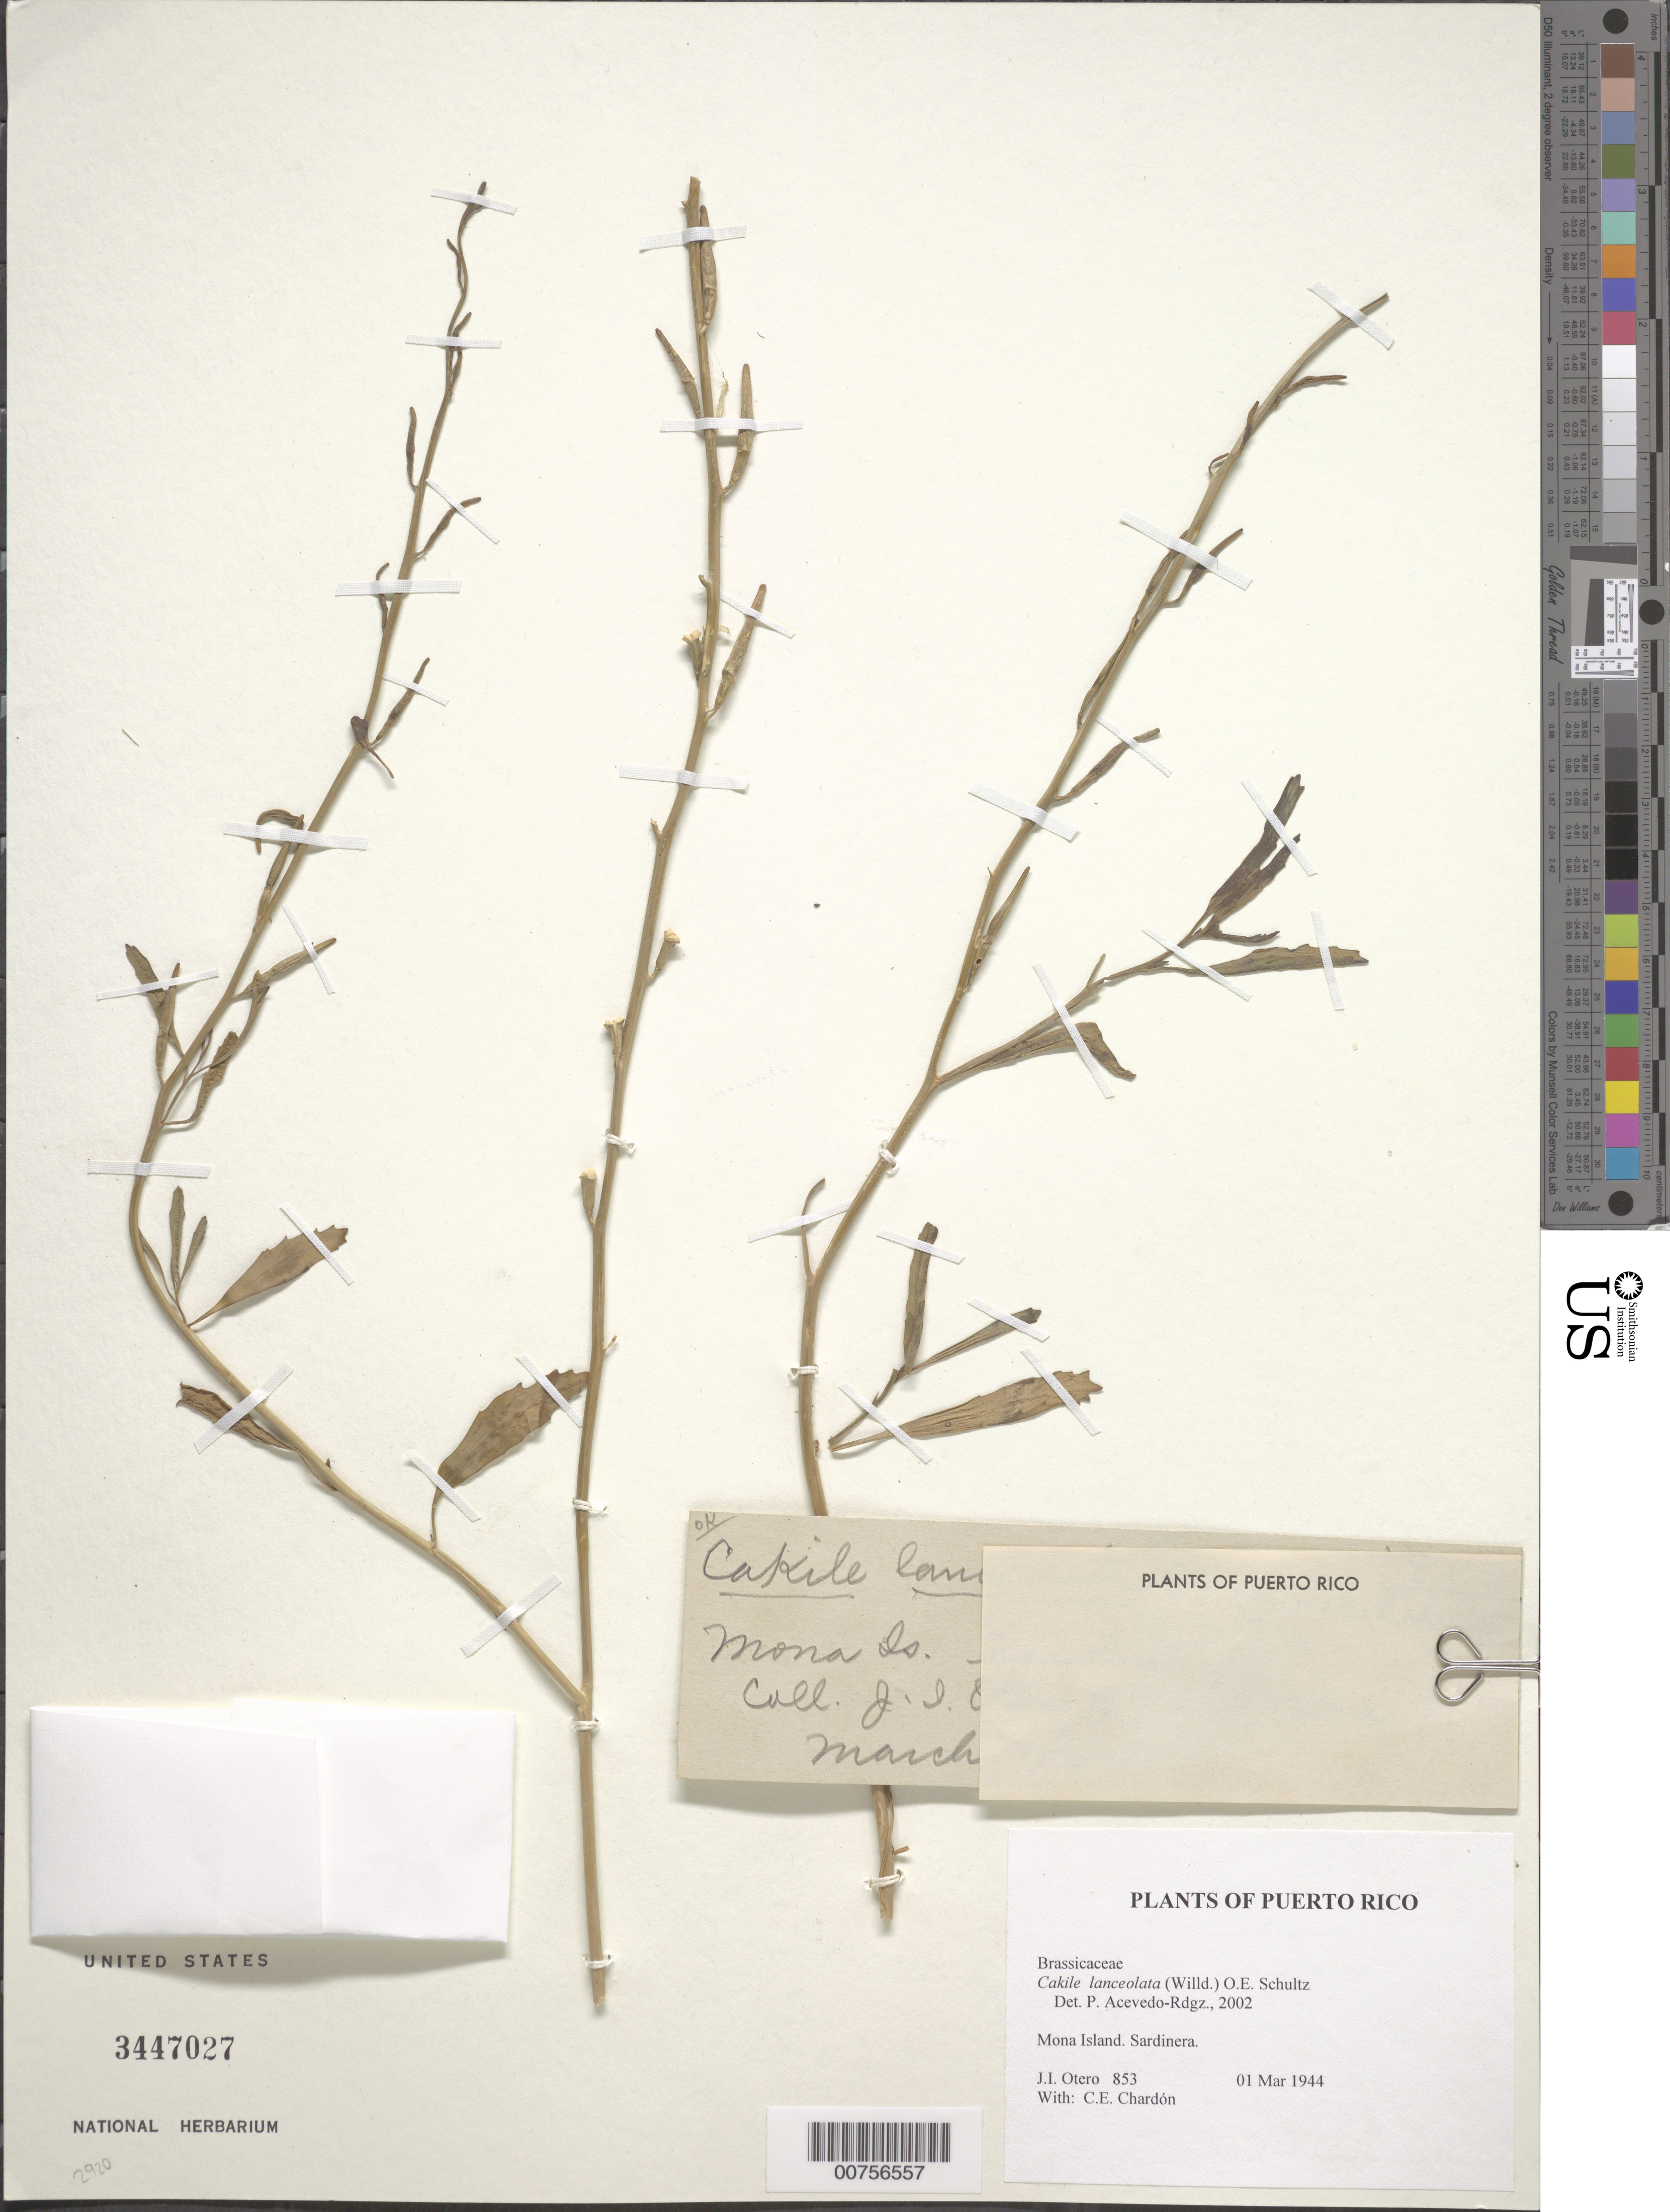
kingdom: Plantae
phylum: Tracheophyta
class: Magnoliopsida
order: Brassicales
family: Brassicaceae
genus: Cakile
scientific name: Cakile lanceolata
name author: (Willd.) O.E. Schulz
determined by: Acevedo-Rodríguez, P., (BOT), Smithsonian Institution - National Museum of Natural History (UNITED STATES)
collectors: J. Otero & C. E. Chardón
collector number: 853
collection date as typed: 01 Mar 1944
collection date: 1944-03-01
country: Puerto Rico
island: Mona I.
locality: Sardinera.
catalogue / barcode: US 3447028